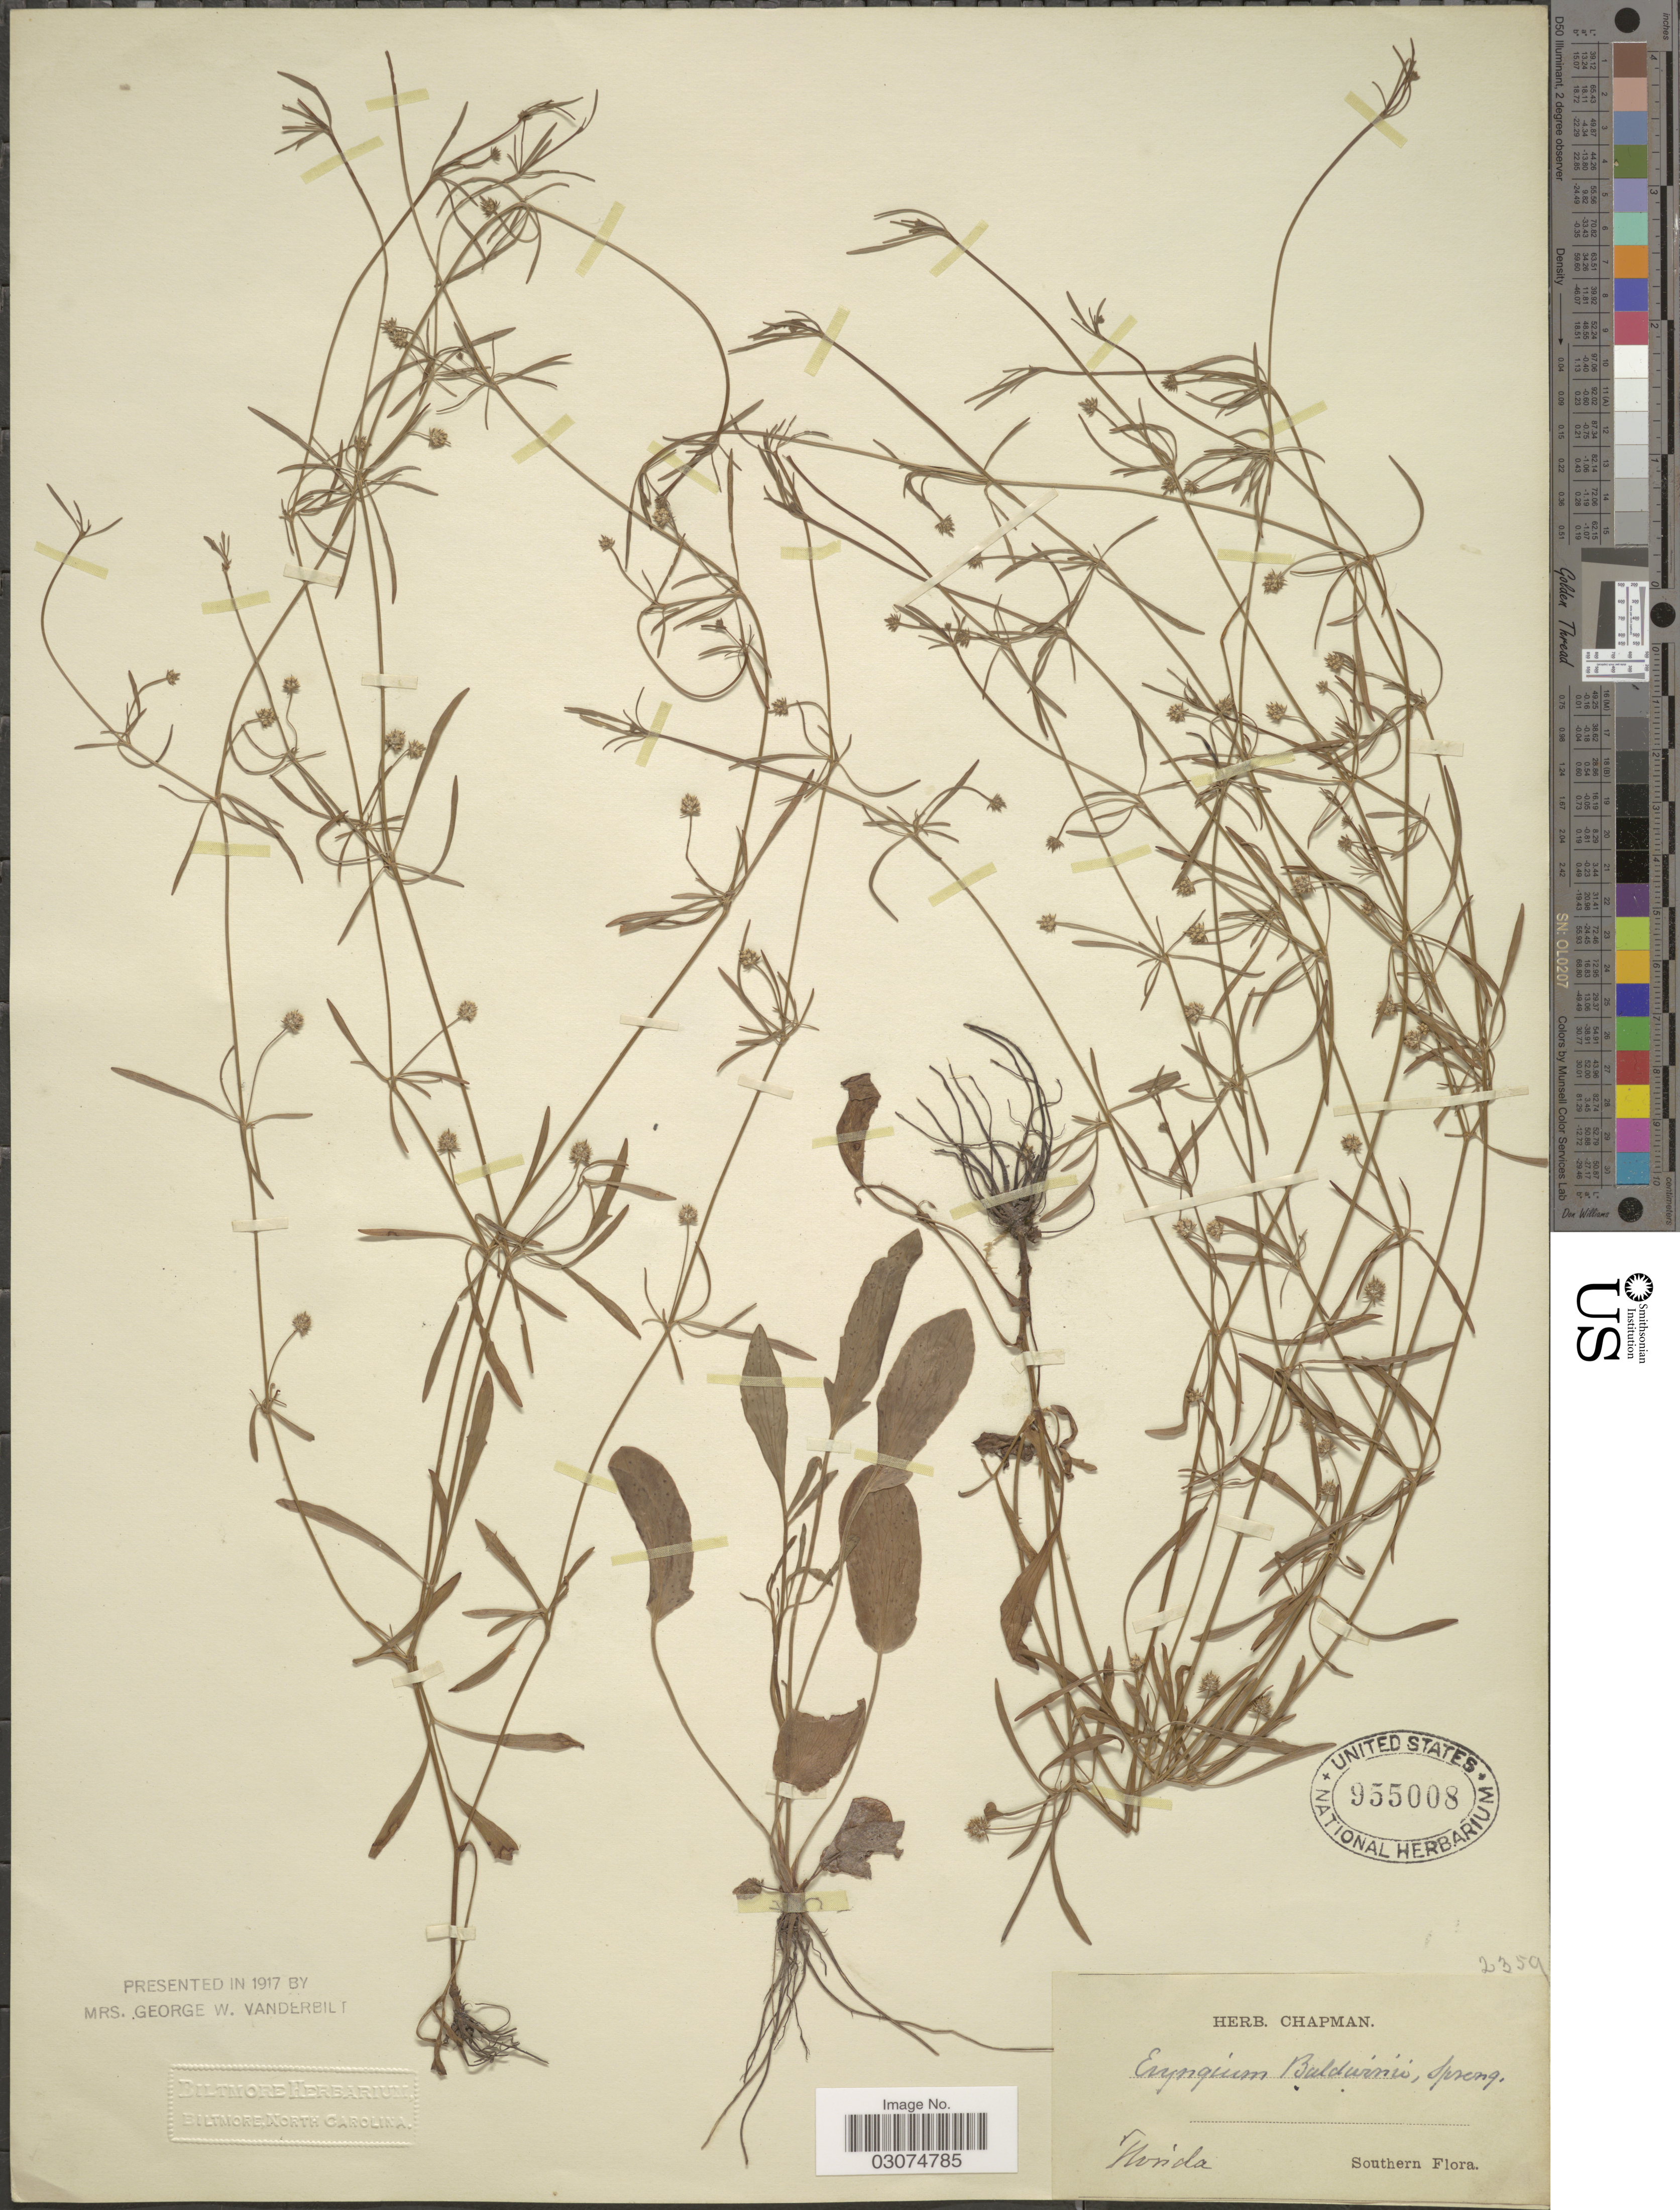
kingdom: Plantae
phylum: Tracheophyta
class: Magnoliopsida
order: Apiales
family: Apiaceae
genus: Eryngium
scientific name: Eryngium baldwinii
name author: Spreng.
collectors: ex herb. Chapman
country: United States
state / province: Florida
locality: Southern Florida.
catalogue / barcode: US 955008